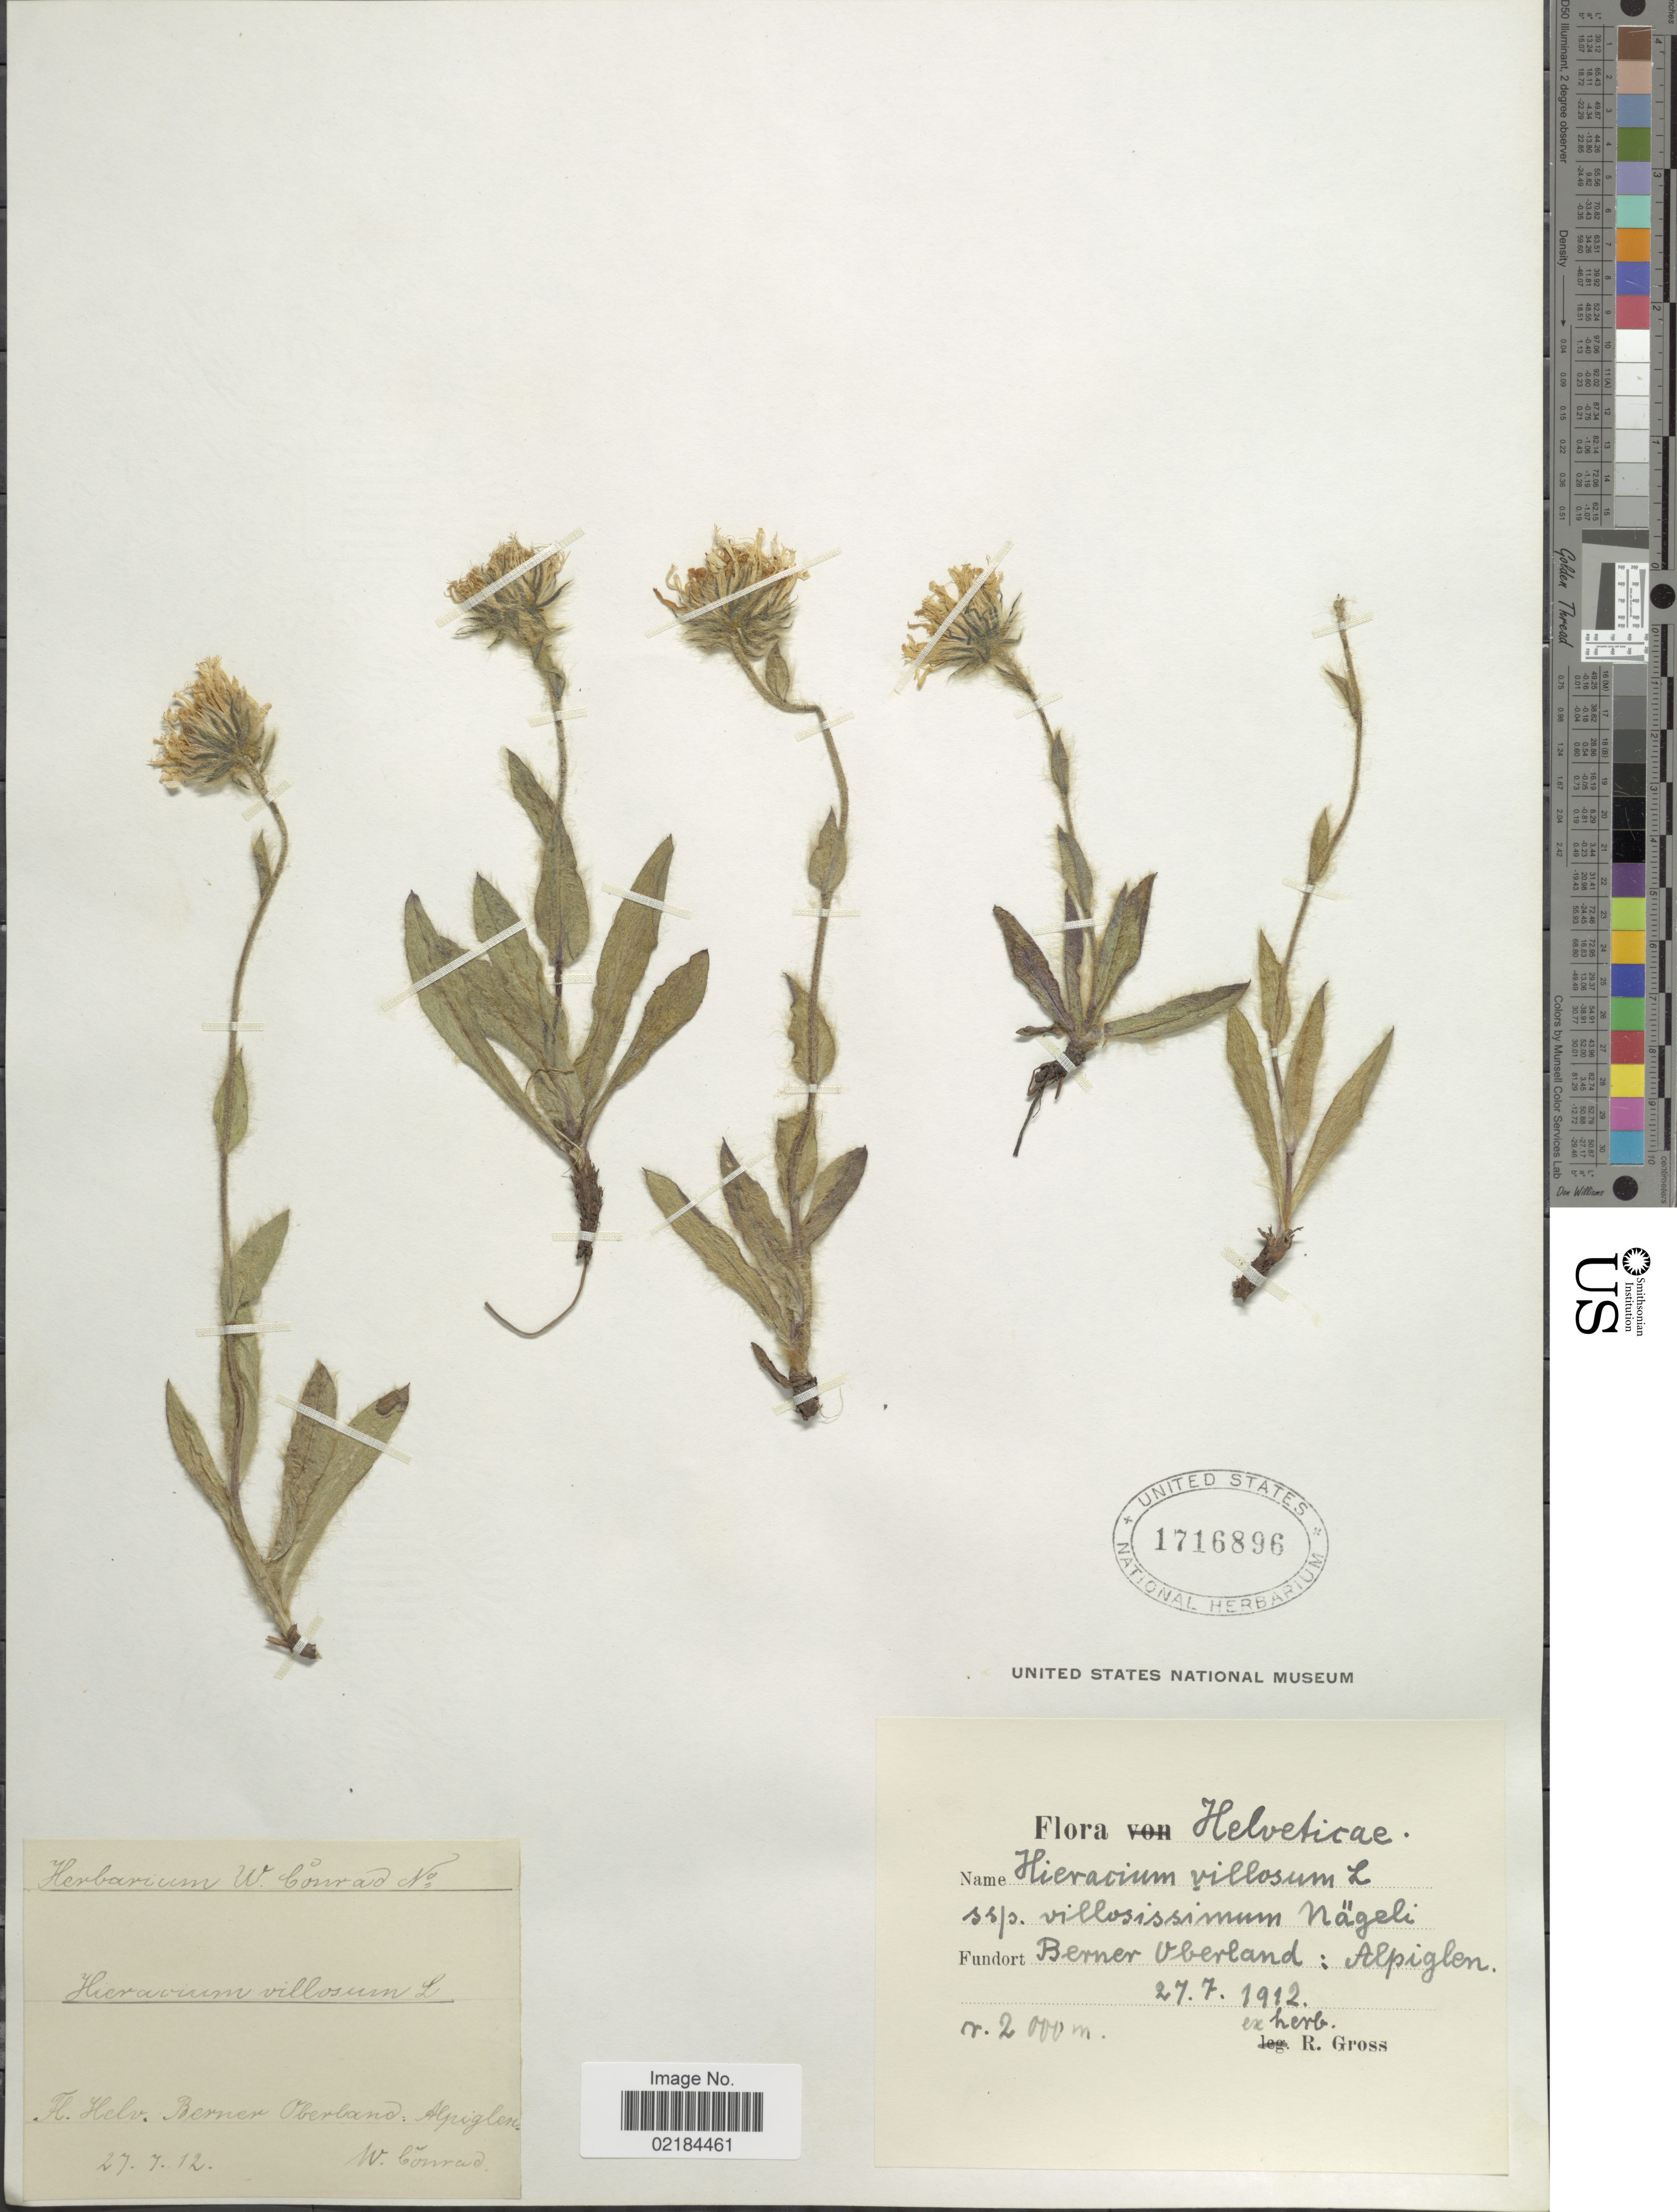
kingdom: Plantae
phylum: Tracheophyta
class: Magnoliopsida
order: Asterales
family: Asteraceae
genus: Hieracium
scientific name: Hieracium villosum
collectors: W. Conrad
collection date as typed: Transcribed d/m/y: 27/7/12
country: Switzerland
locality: Helveticae, Berner Oberland: Alpiglen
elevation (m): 2000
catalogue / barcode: US 1716896